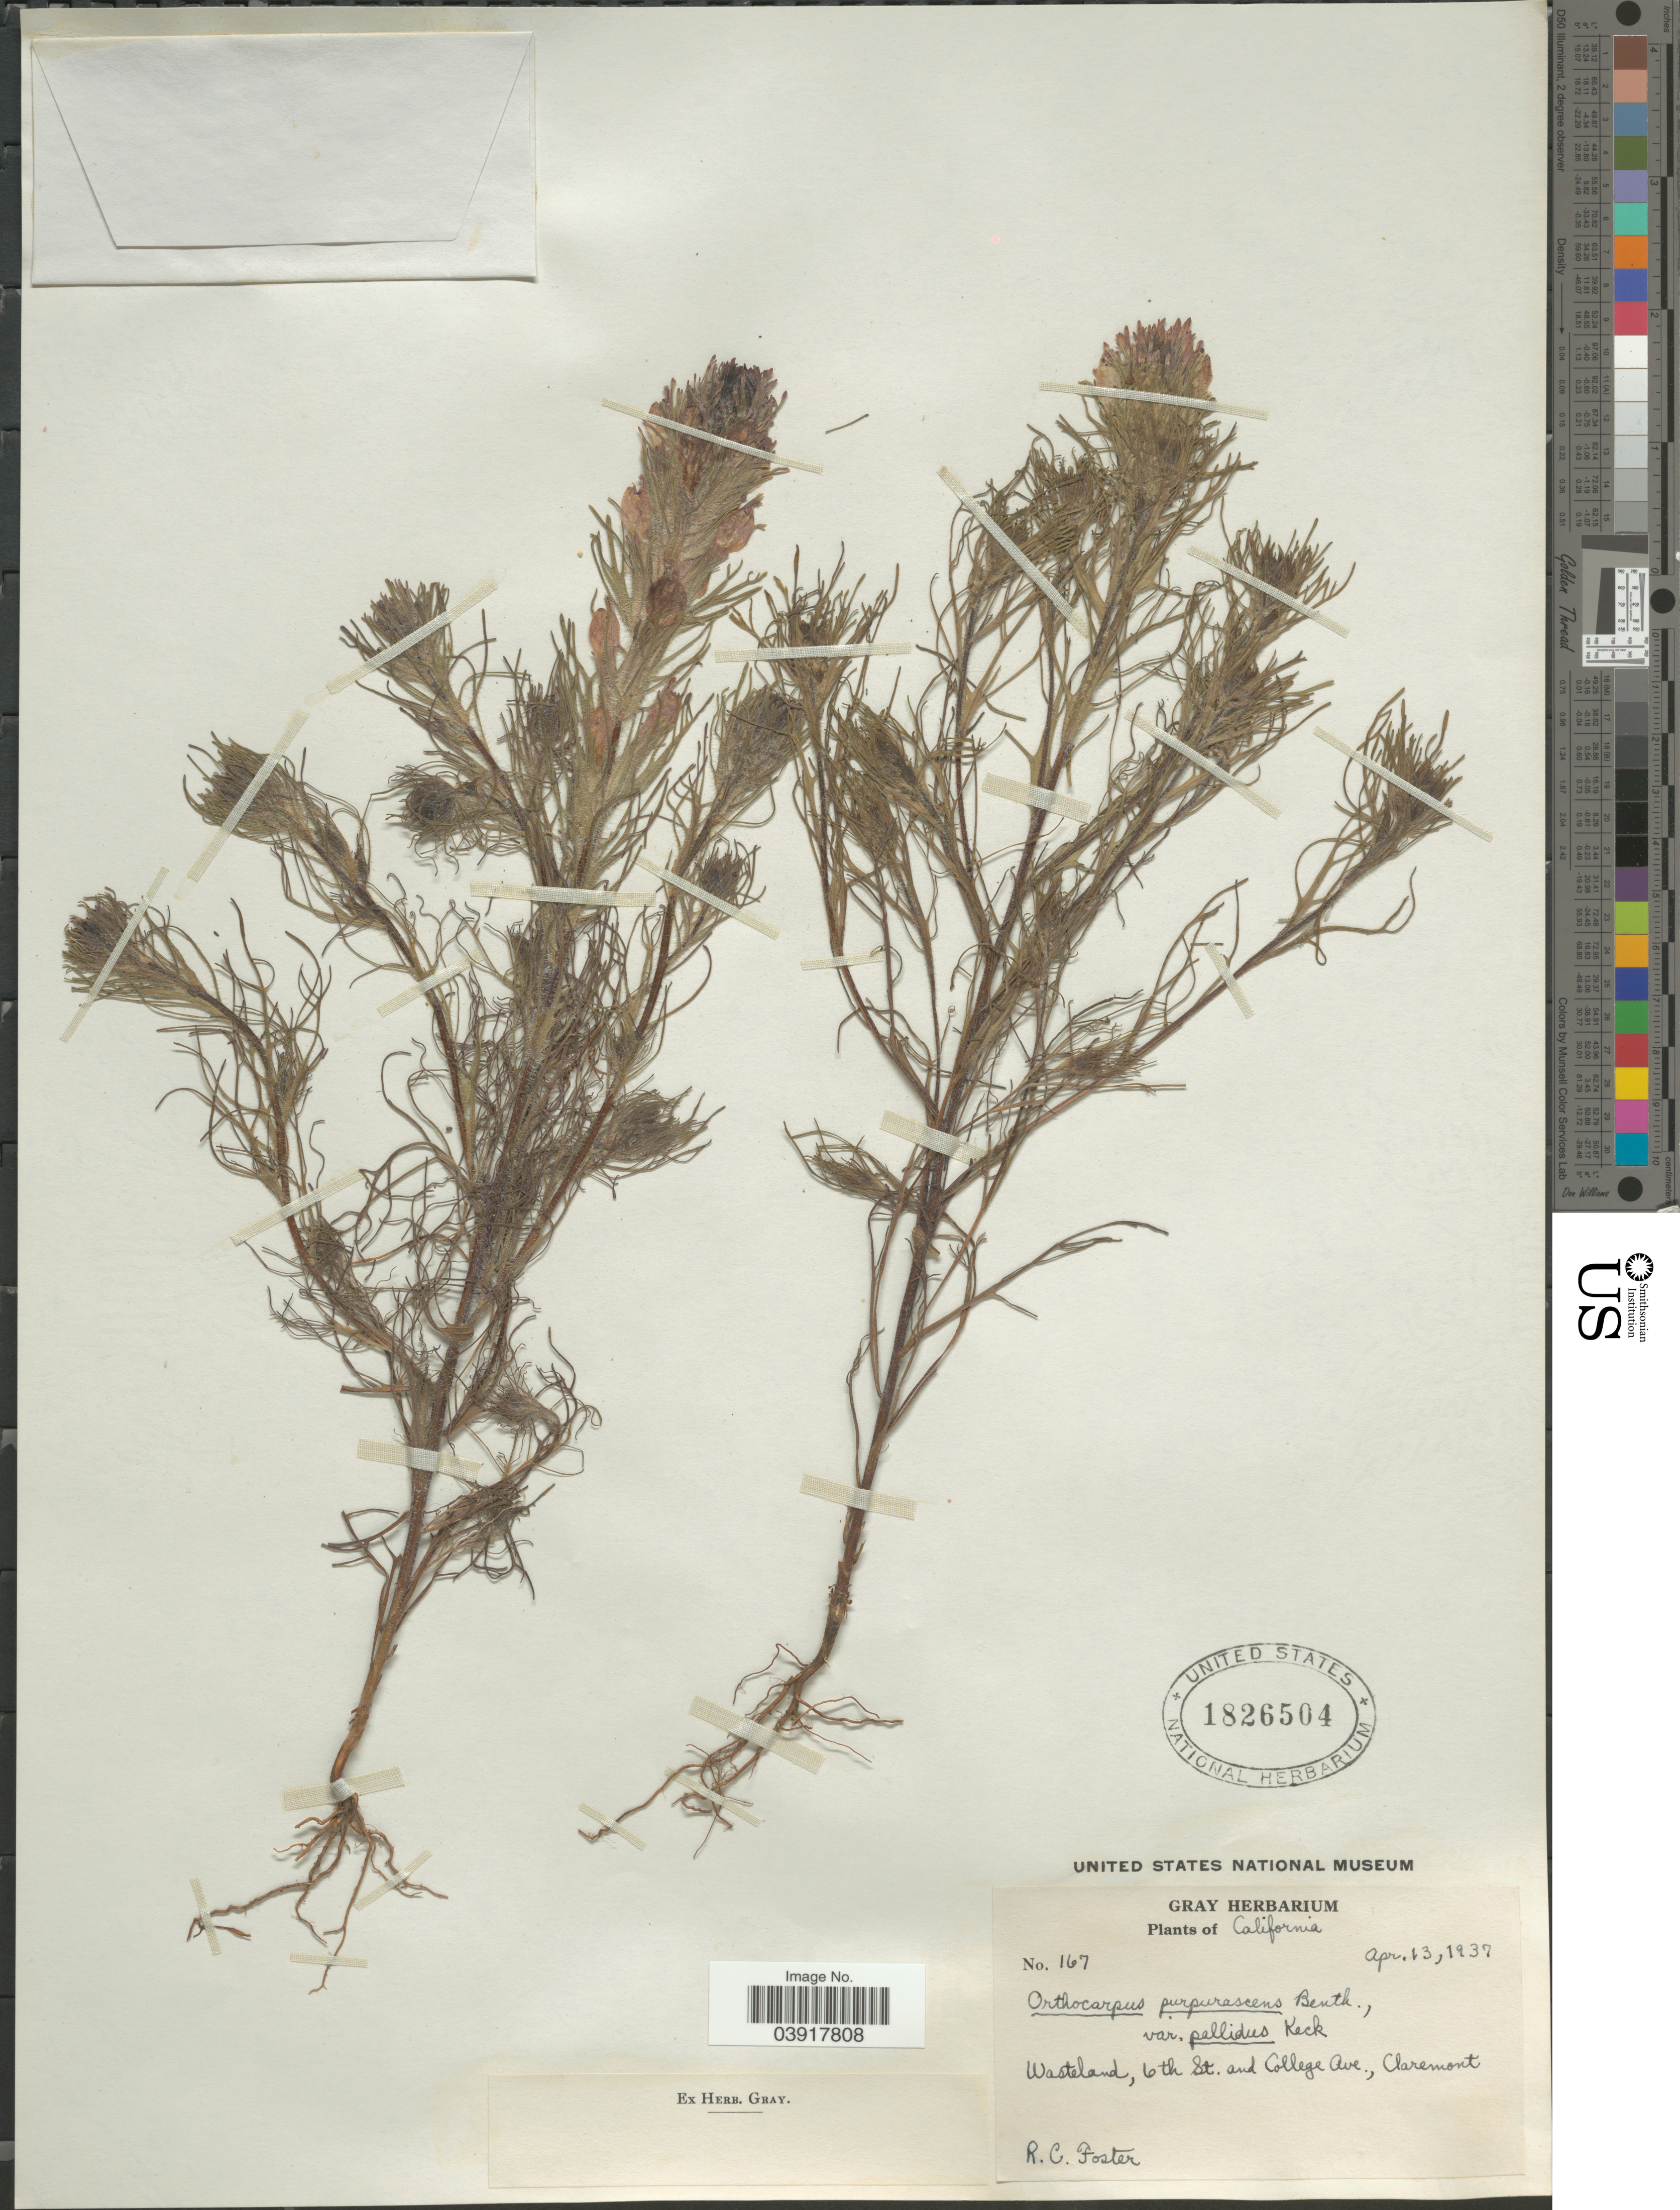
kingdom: Plantae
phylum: Tracheophyta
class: Magnoliopsida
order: Lamiales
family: Orobanchaceae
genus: Orthocarpus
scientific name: Orthocarpus exsertus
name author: A. Heller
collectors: R. C. Foster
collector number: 167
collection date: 1937-04-13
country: United States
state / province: California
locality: Wasteland, 6th St. and College Ave., Claremont.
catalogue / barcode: US 1826504